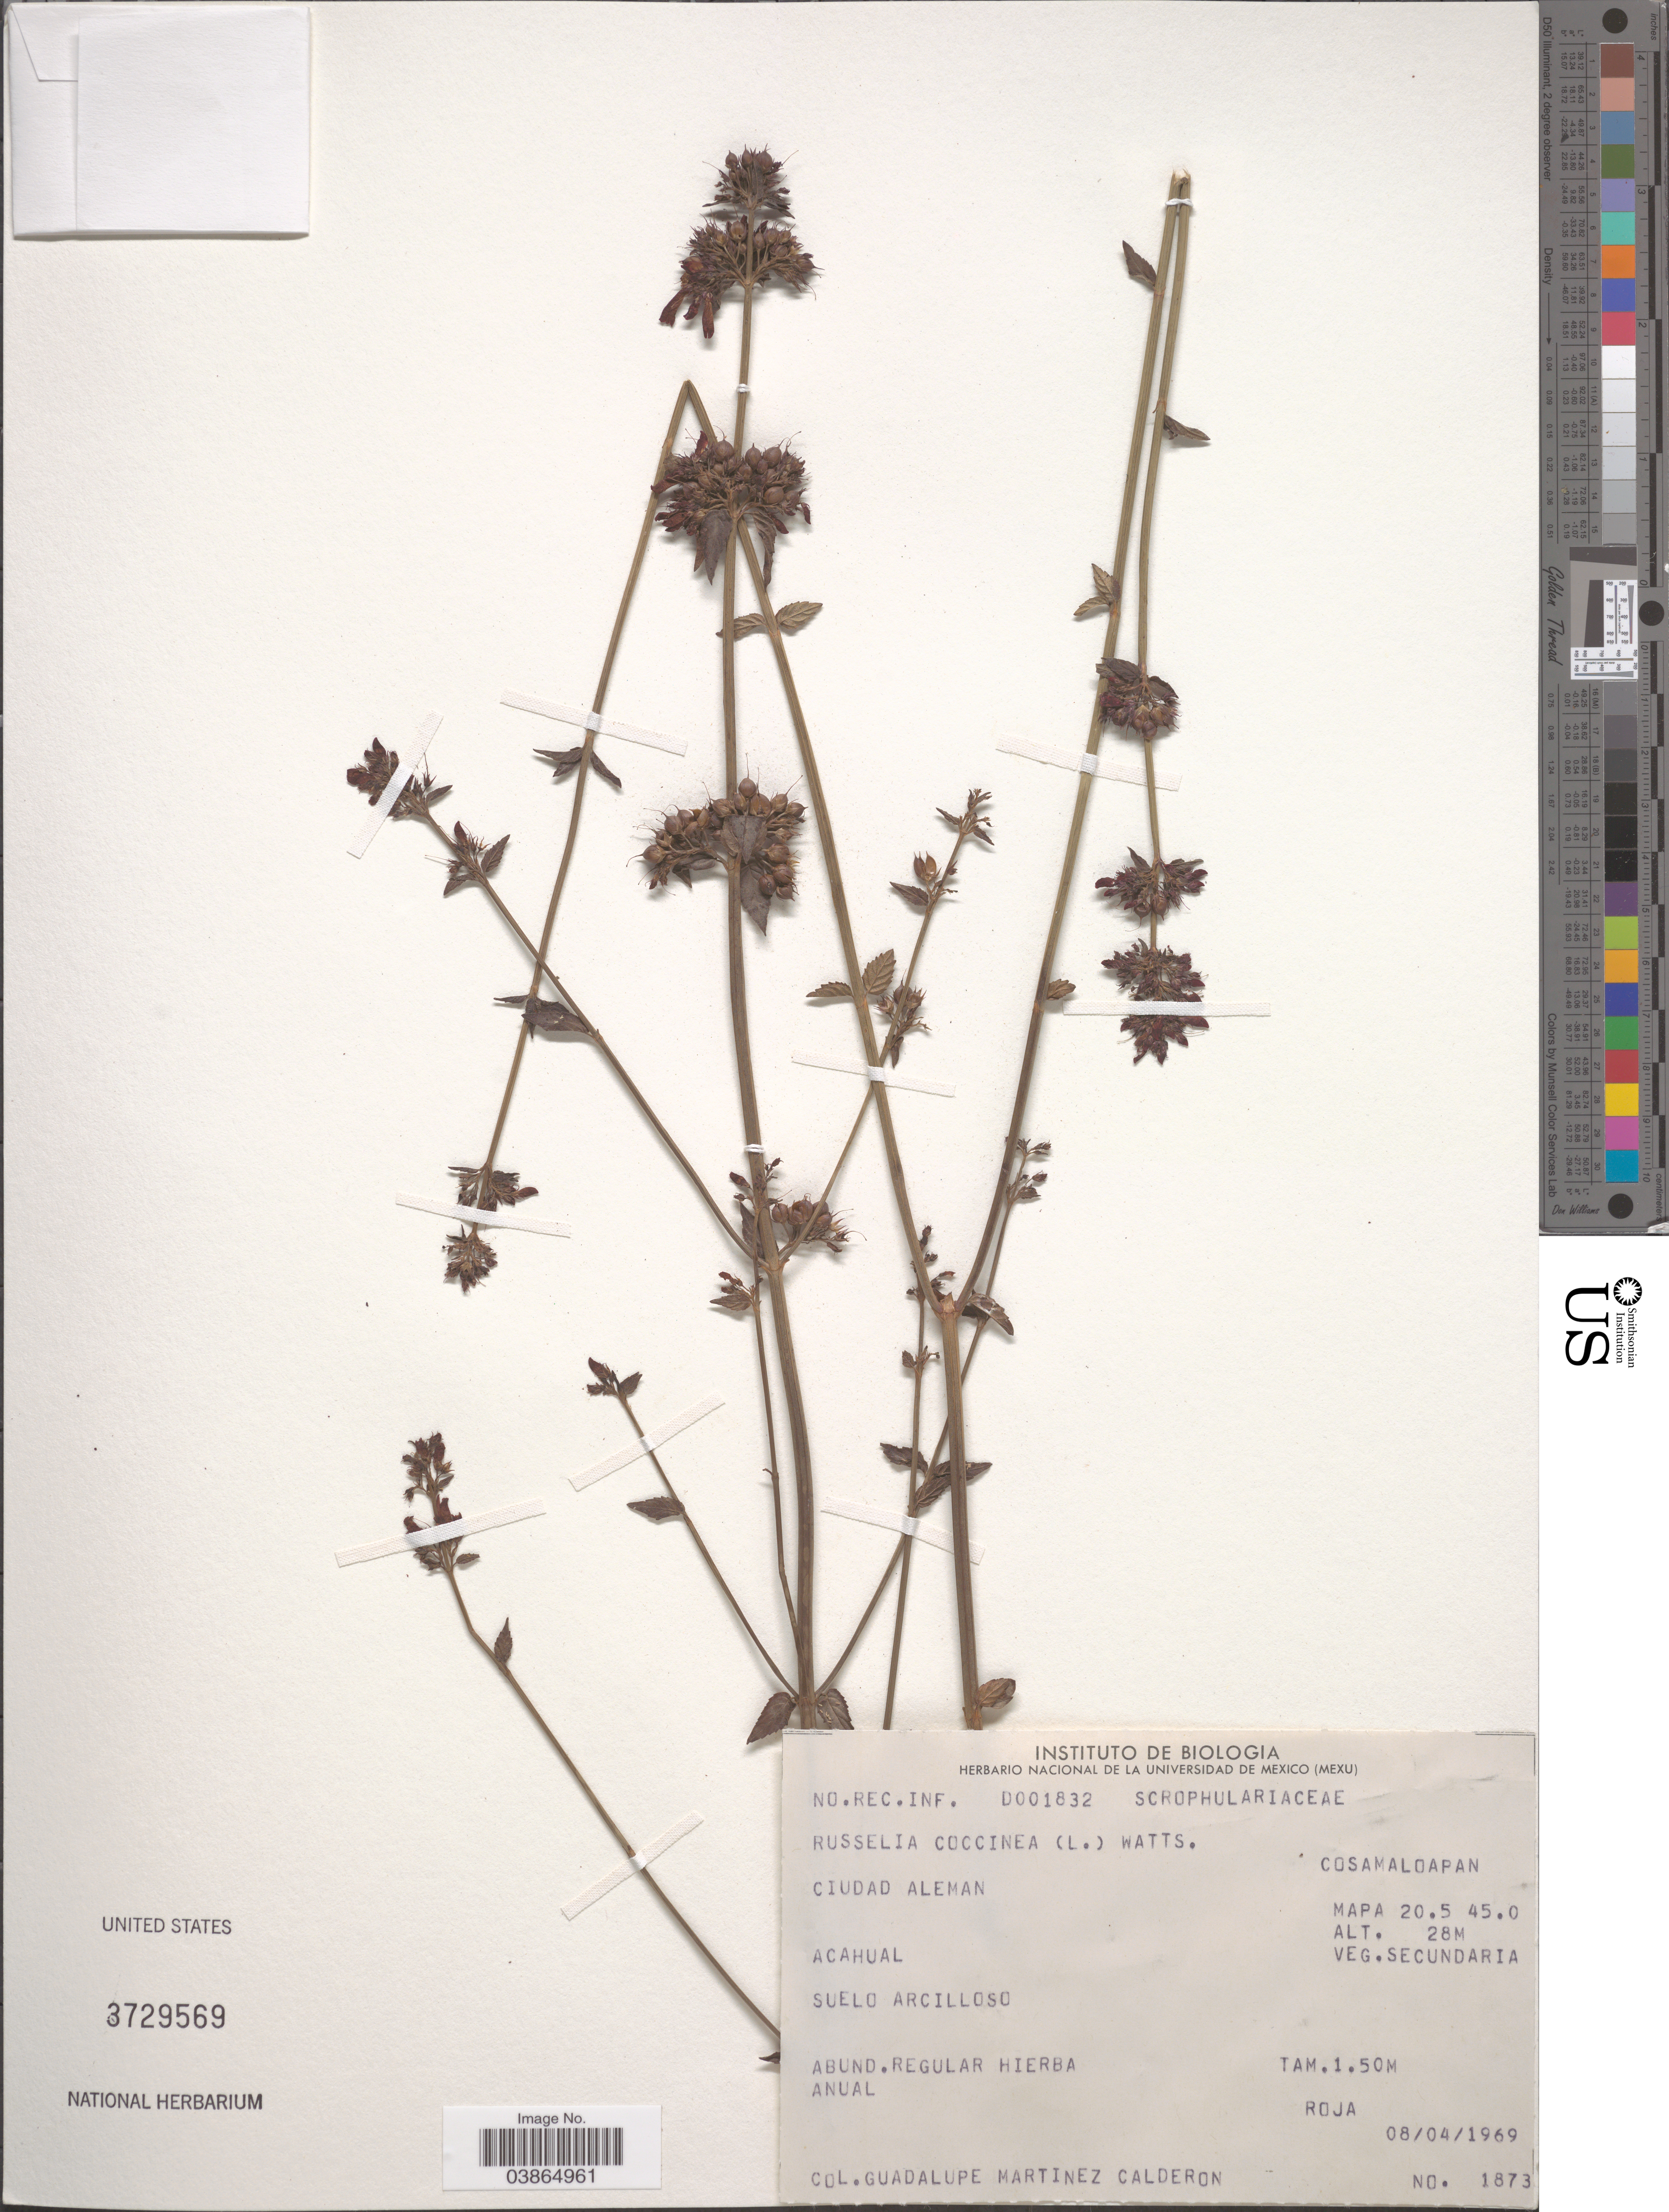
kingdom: Plantae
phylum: Tracheophyta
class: Magnoliopsida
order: Lamiales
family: Plantaginaceae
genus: Russelia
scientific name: Russelia coccinea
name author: (L.) Wettst.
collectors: G. Martinez-C.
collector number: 1873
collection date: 1969-04-08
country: Mexico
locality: Ciudad Aleman. Acahual. Suelo Arcilloso. Cosamaloapan.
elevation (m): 28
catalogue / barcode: US 3729569